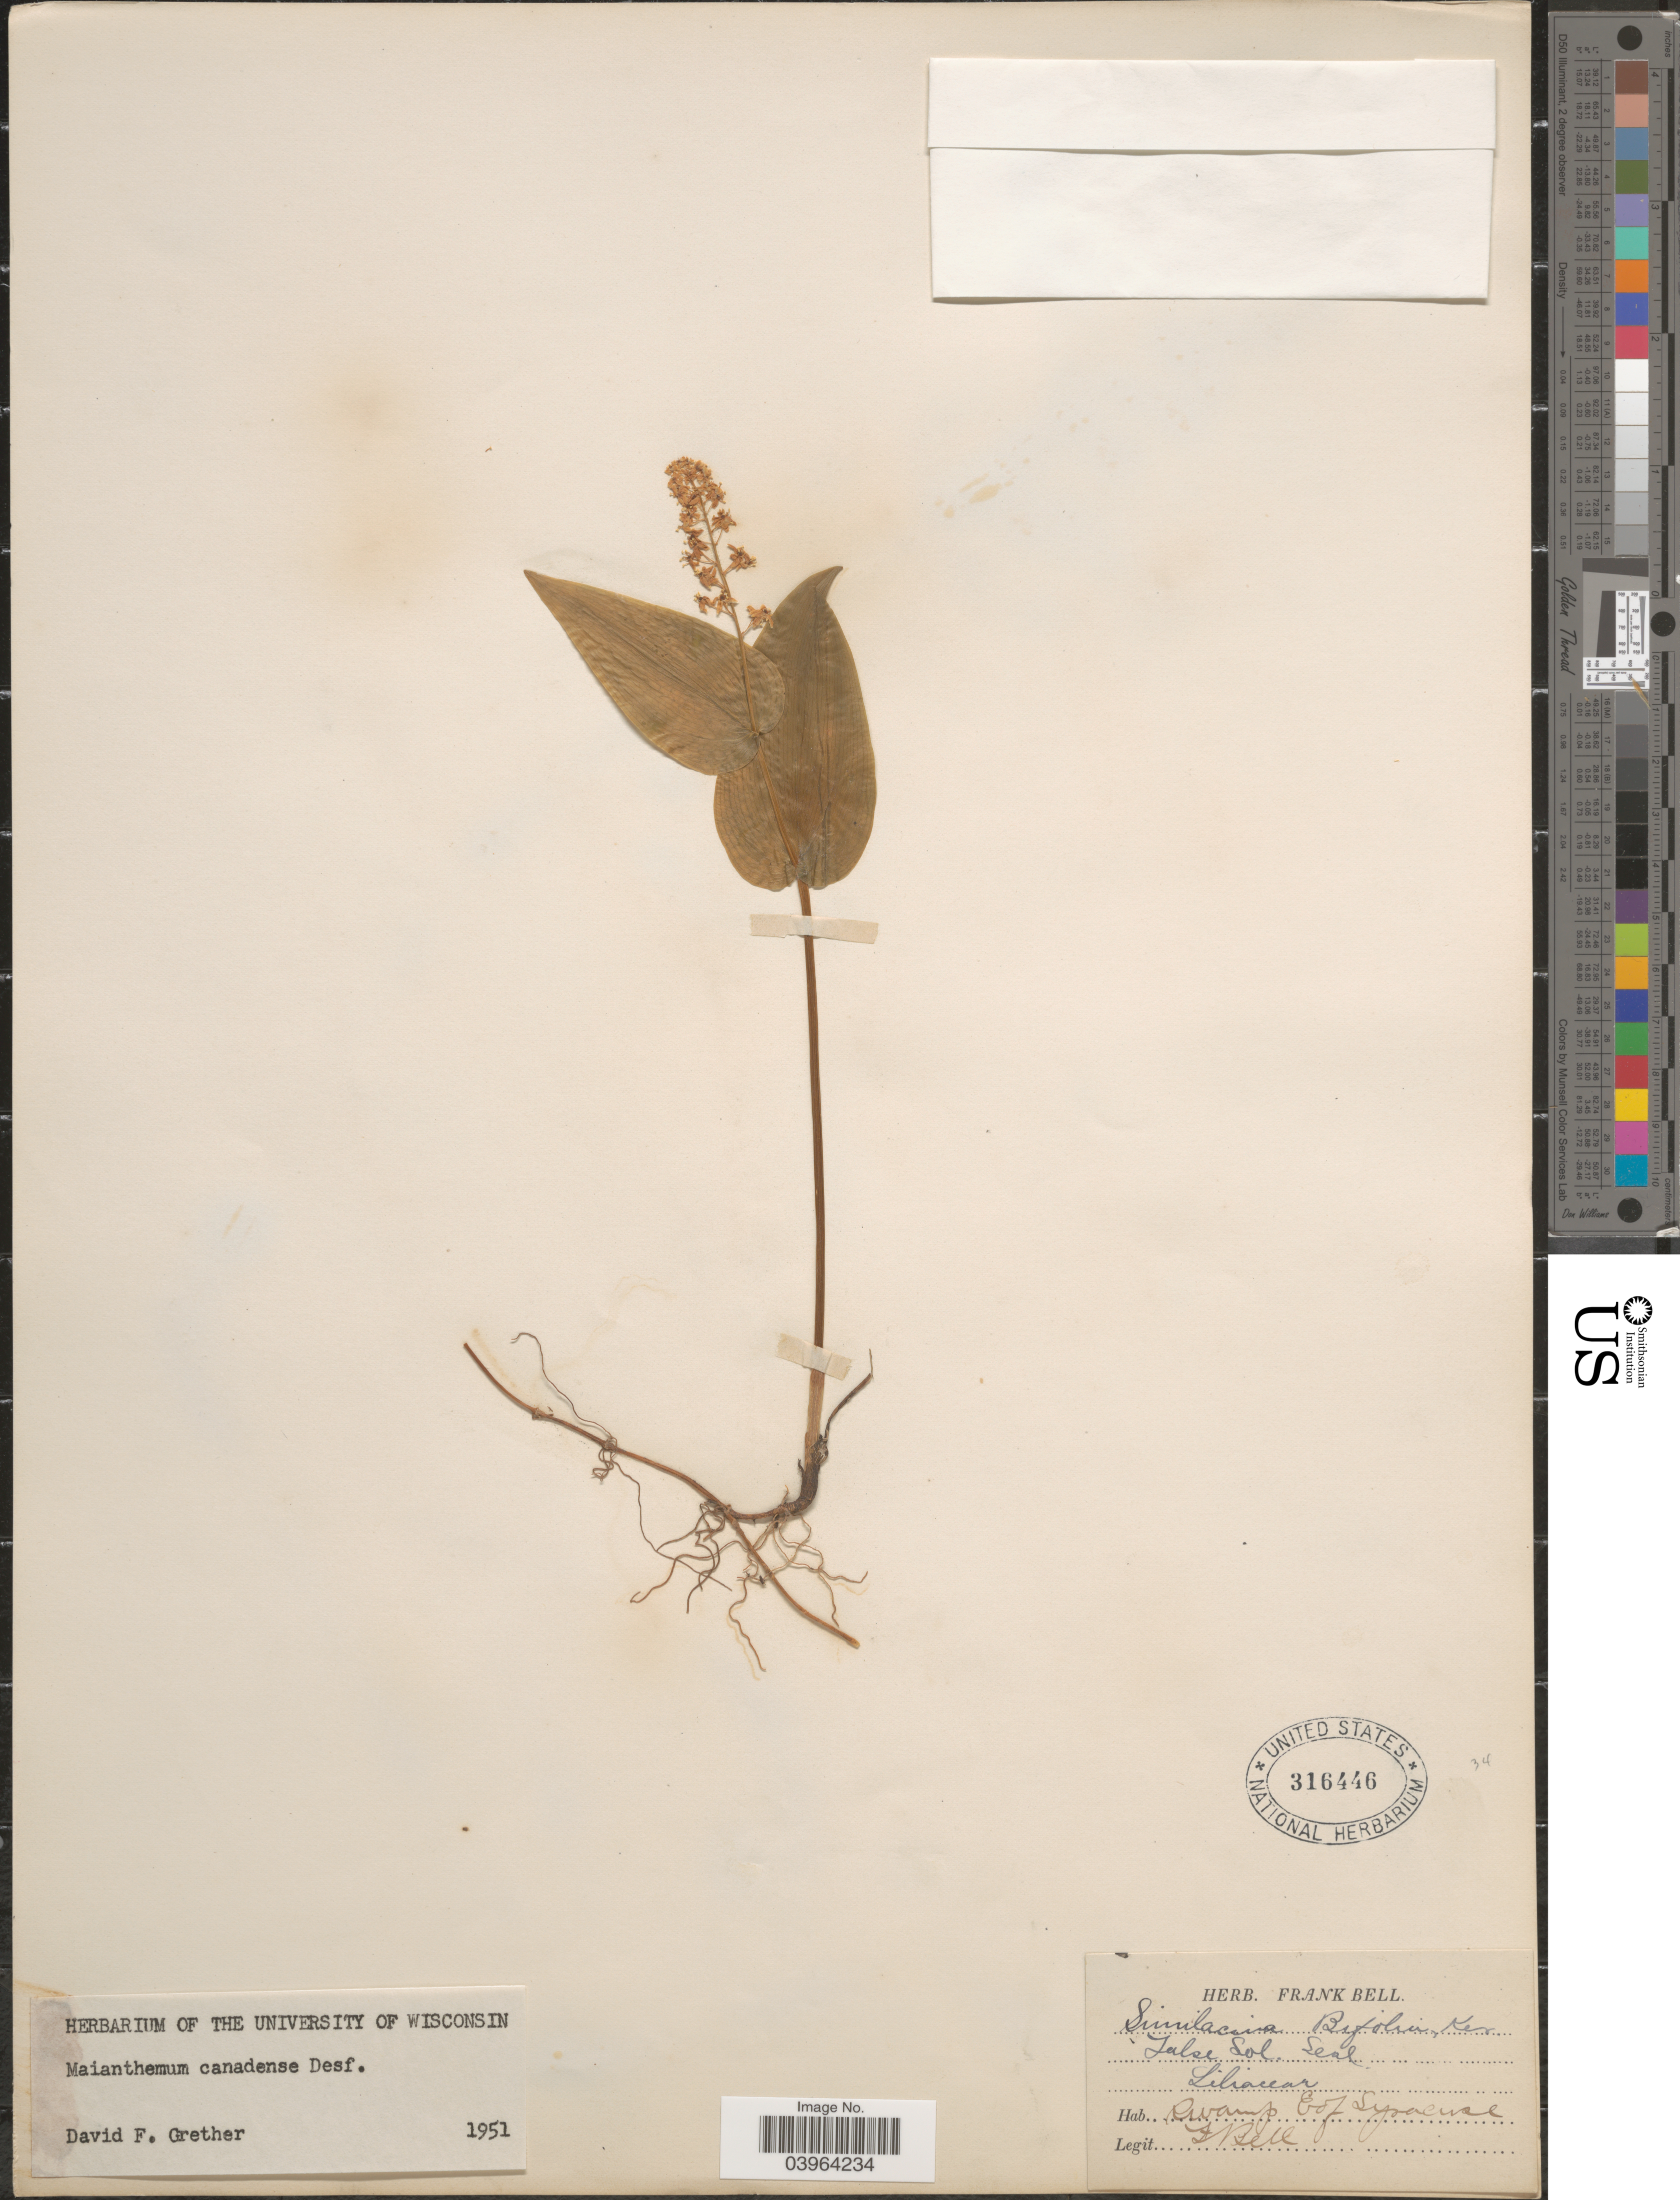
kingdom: Plantae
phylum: Tracheophyta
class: Liliopsida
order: Asparagales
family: Asparagaceae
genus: Maianthemum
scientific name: Maianthemum canadense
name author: Desf.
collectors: F. Bell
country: United States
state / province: New York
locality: Swamp E of Syracuse.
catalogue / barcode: US 316446